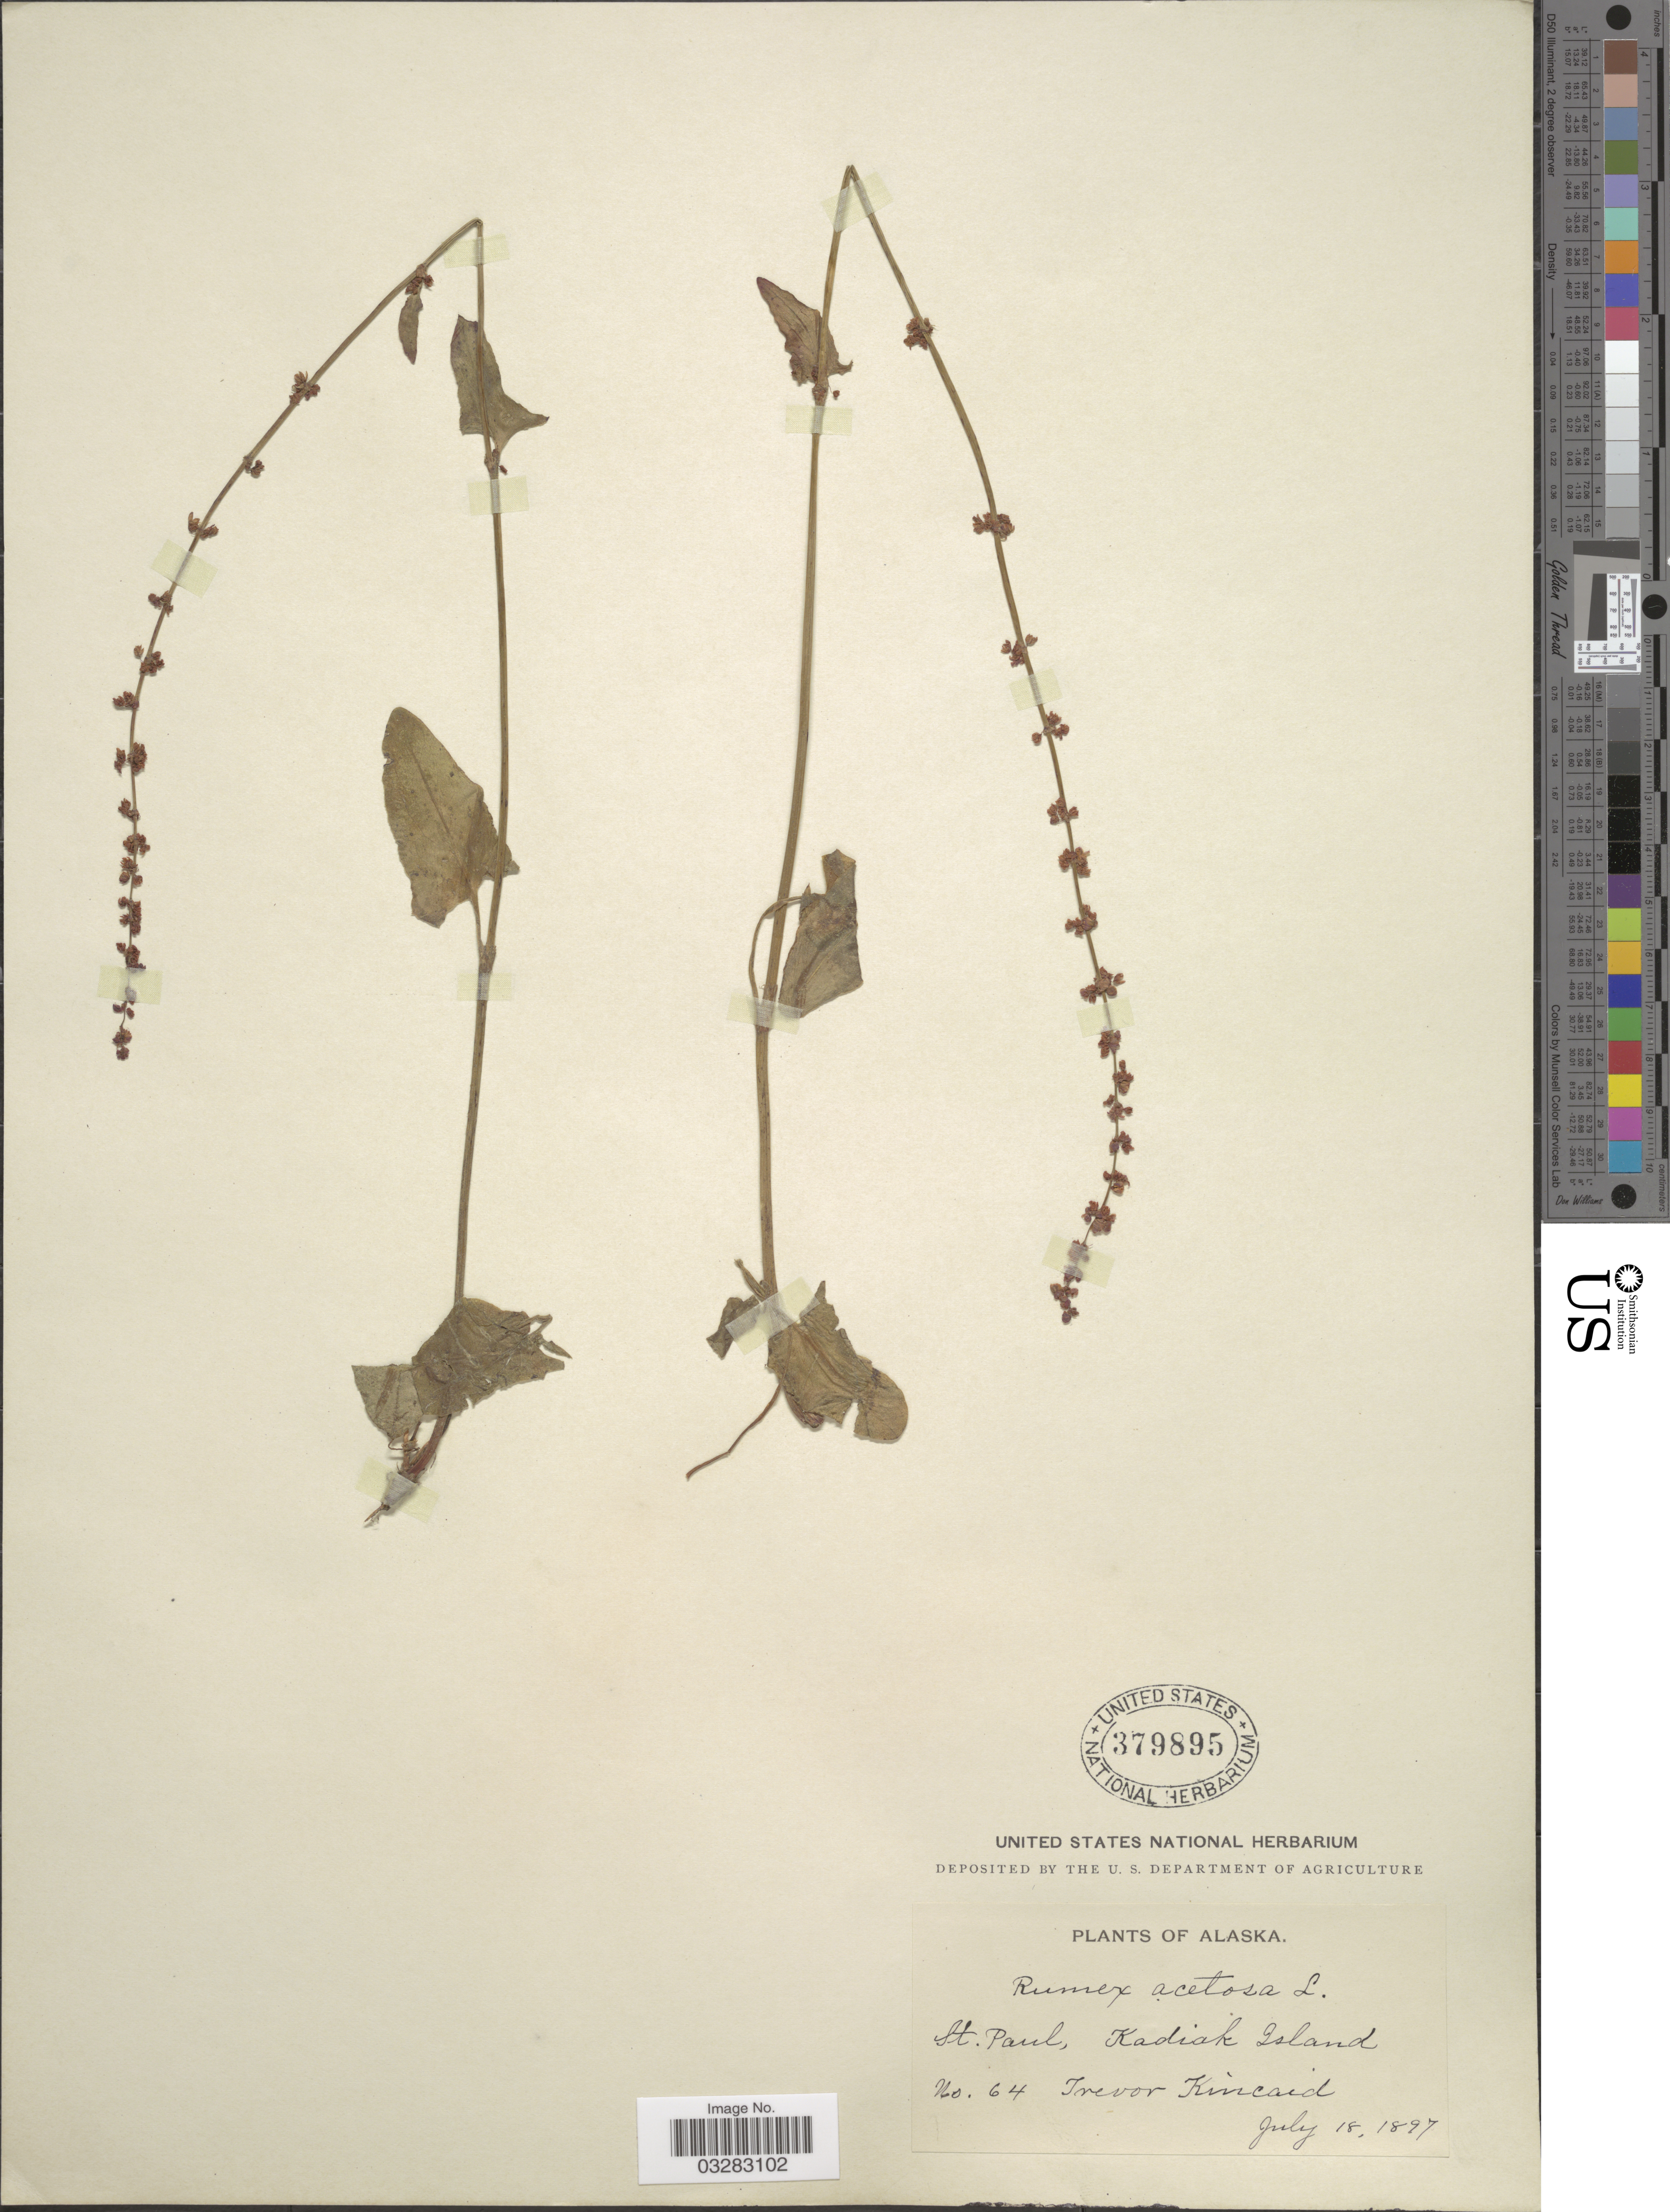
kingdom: Plantae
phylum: Tracheophyta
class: Magnoliopsida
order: Caryophyllales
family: Polygonaceae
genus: Rumex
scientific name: Rumex acetosa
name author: L.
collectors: T. C. Kincaid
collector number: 64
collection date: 1897-07-18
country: United States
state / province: Alaska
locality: St. Paul, Kadiak Island.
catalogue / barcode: US 379895